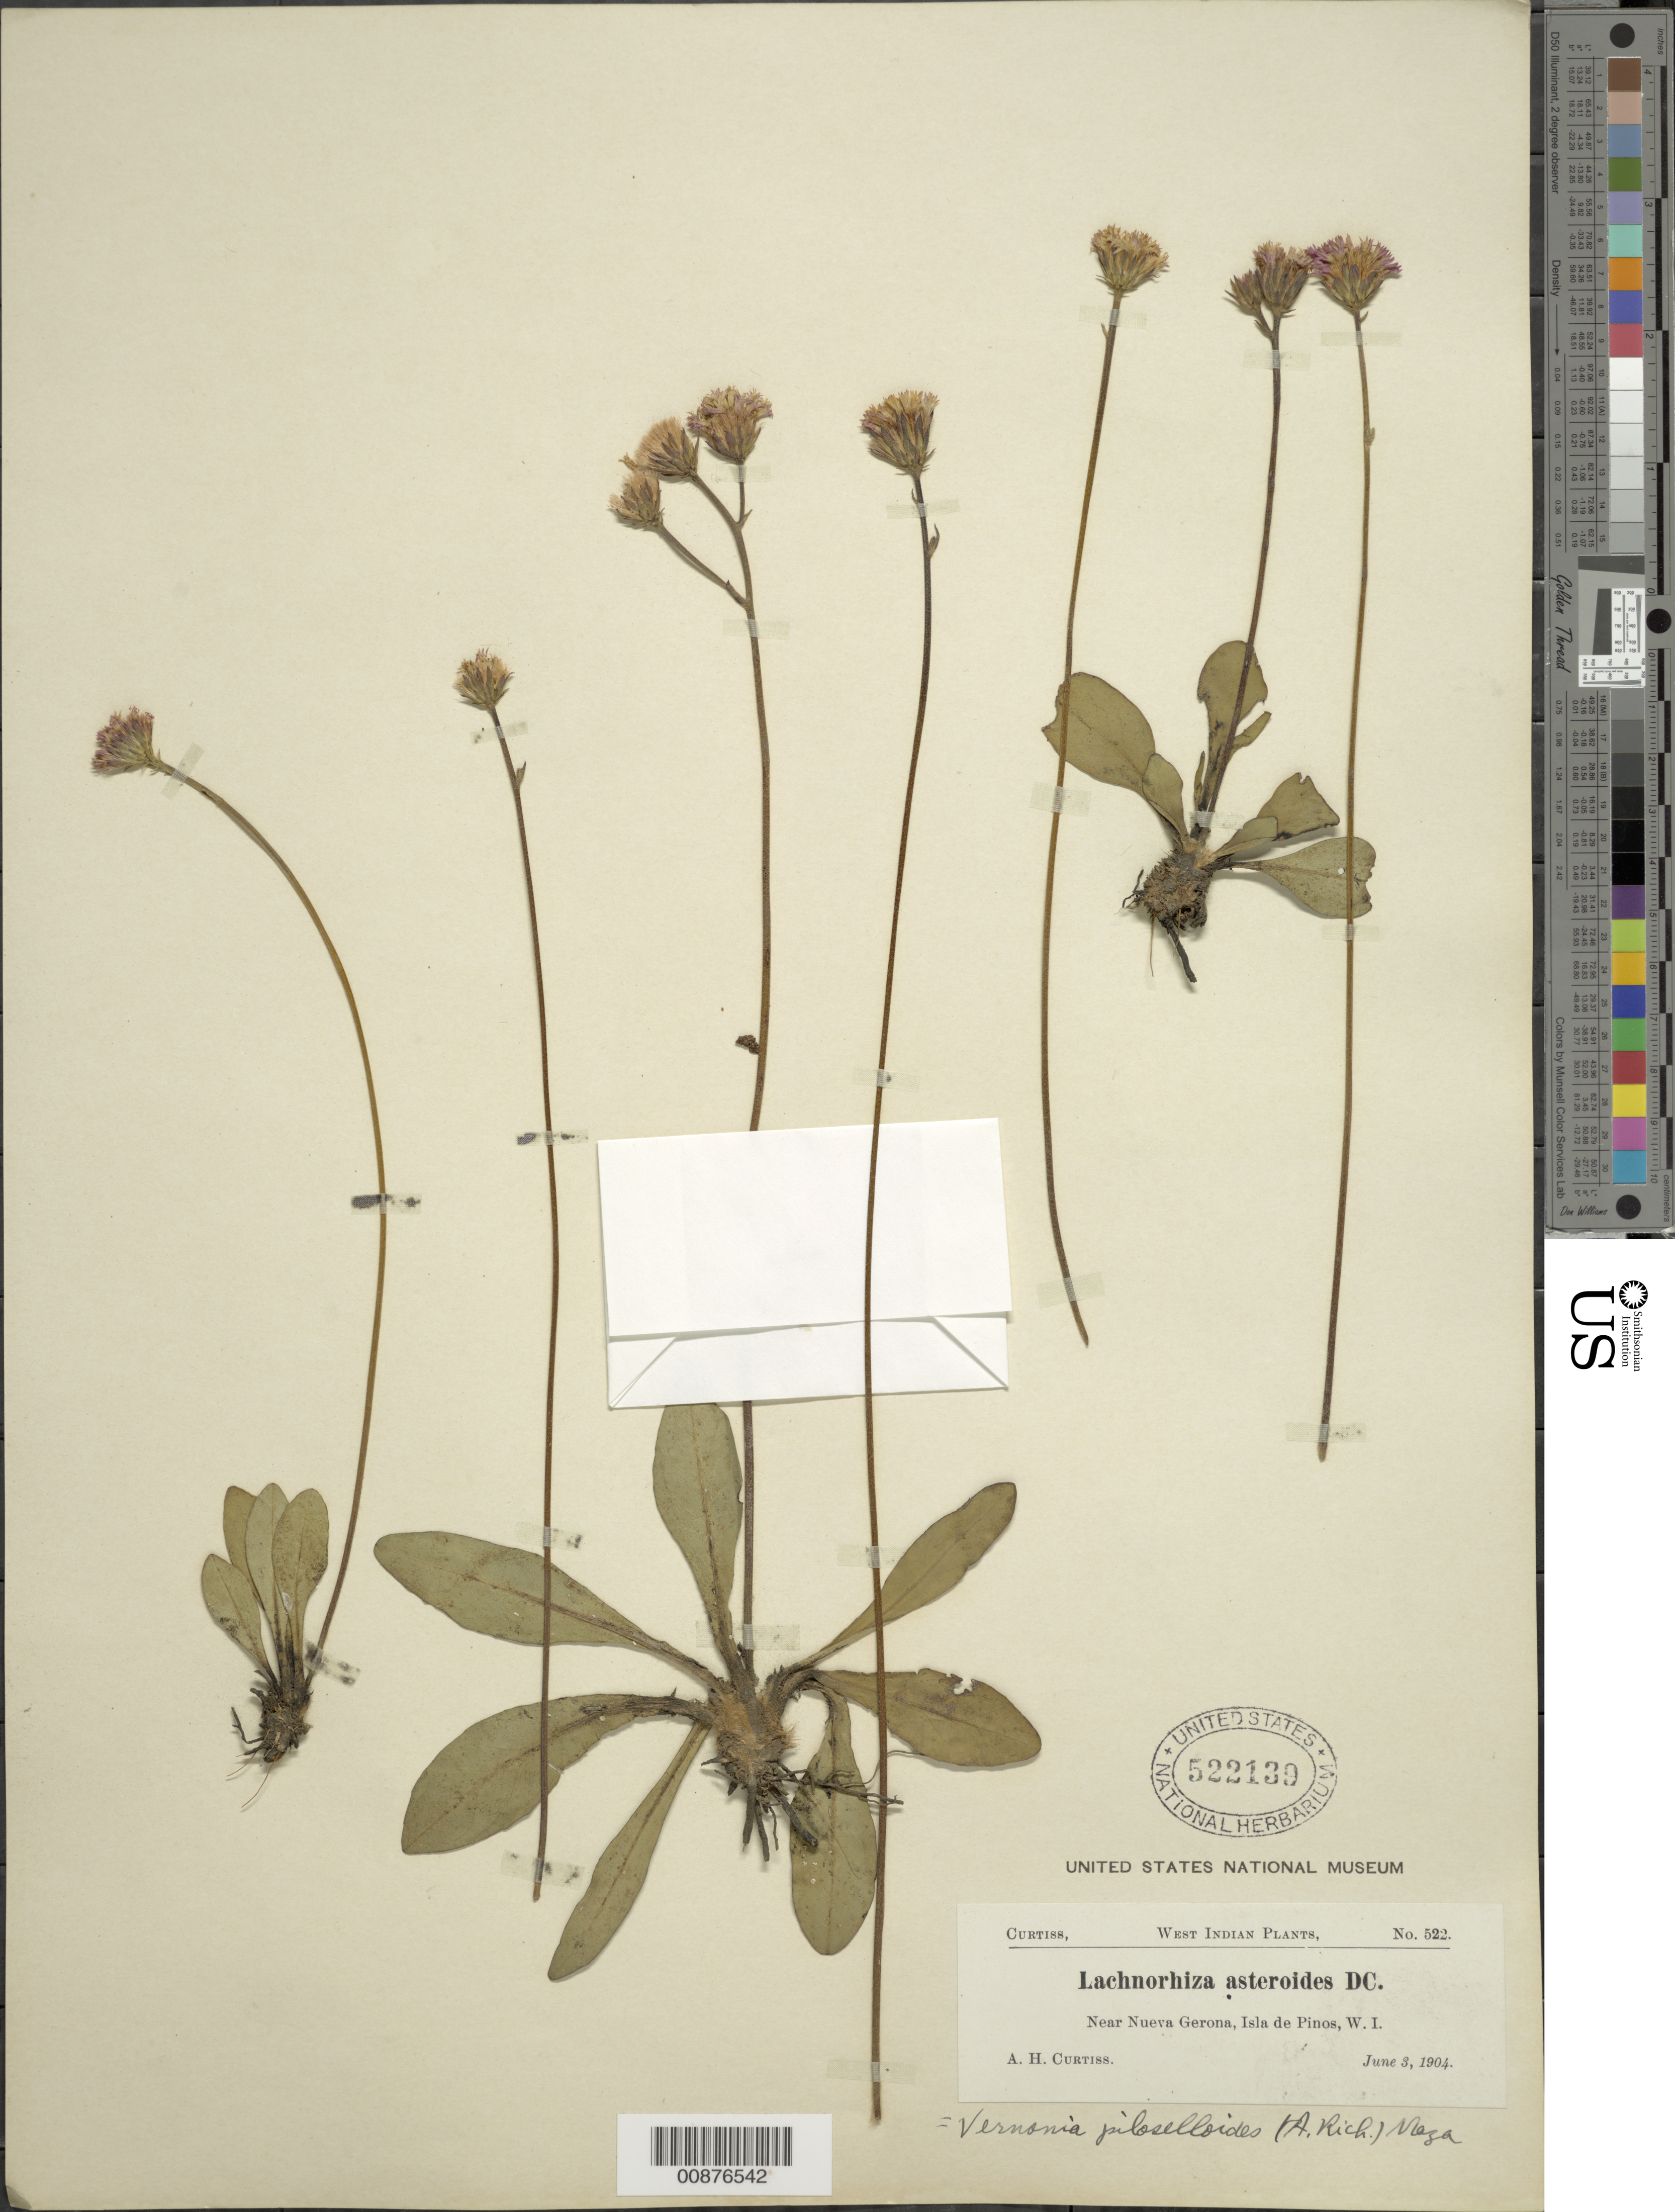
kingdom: Plantae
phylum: Tracheophyta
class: Magnoliopsida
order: Asterales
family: Asteraceae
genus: Lachnorhiza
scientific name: Lachnorhiza piloselloides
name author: A. Rich.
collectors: A. H. Curtiss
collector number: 522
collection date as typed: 03 Jun 1904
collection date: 1904-06-03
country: Cuba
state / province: Isla de La Juventud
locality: Near Nueva Gerona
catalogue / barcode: US 522139